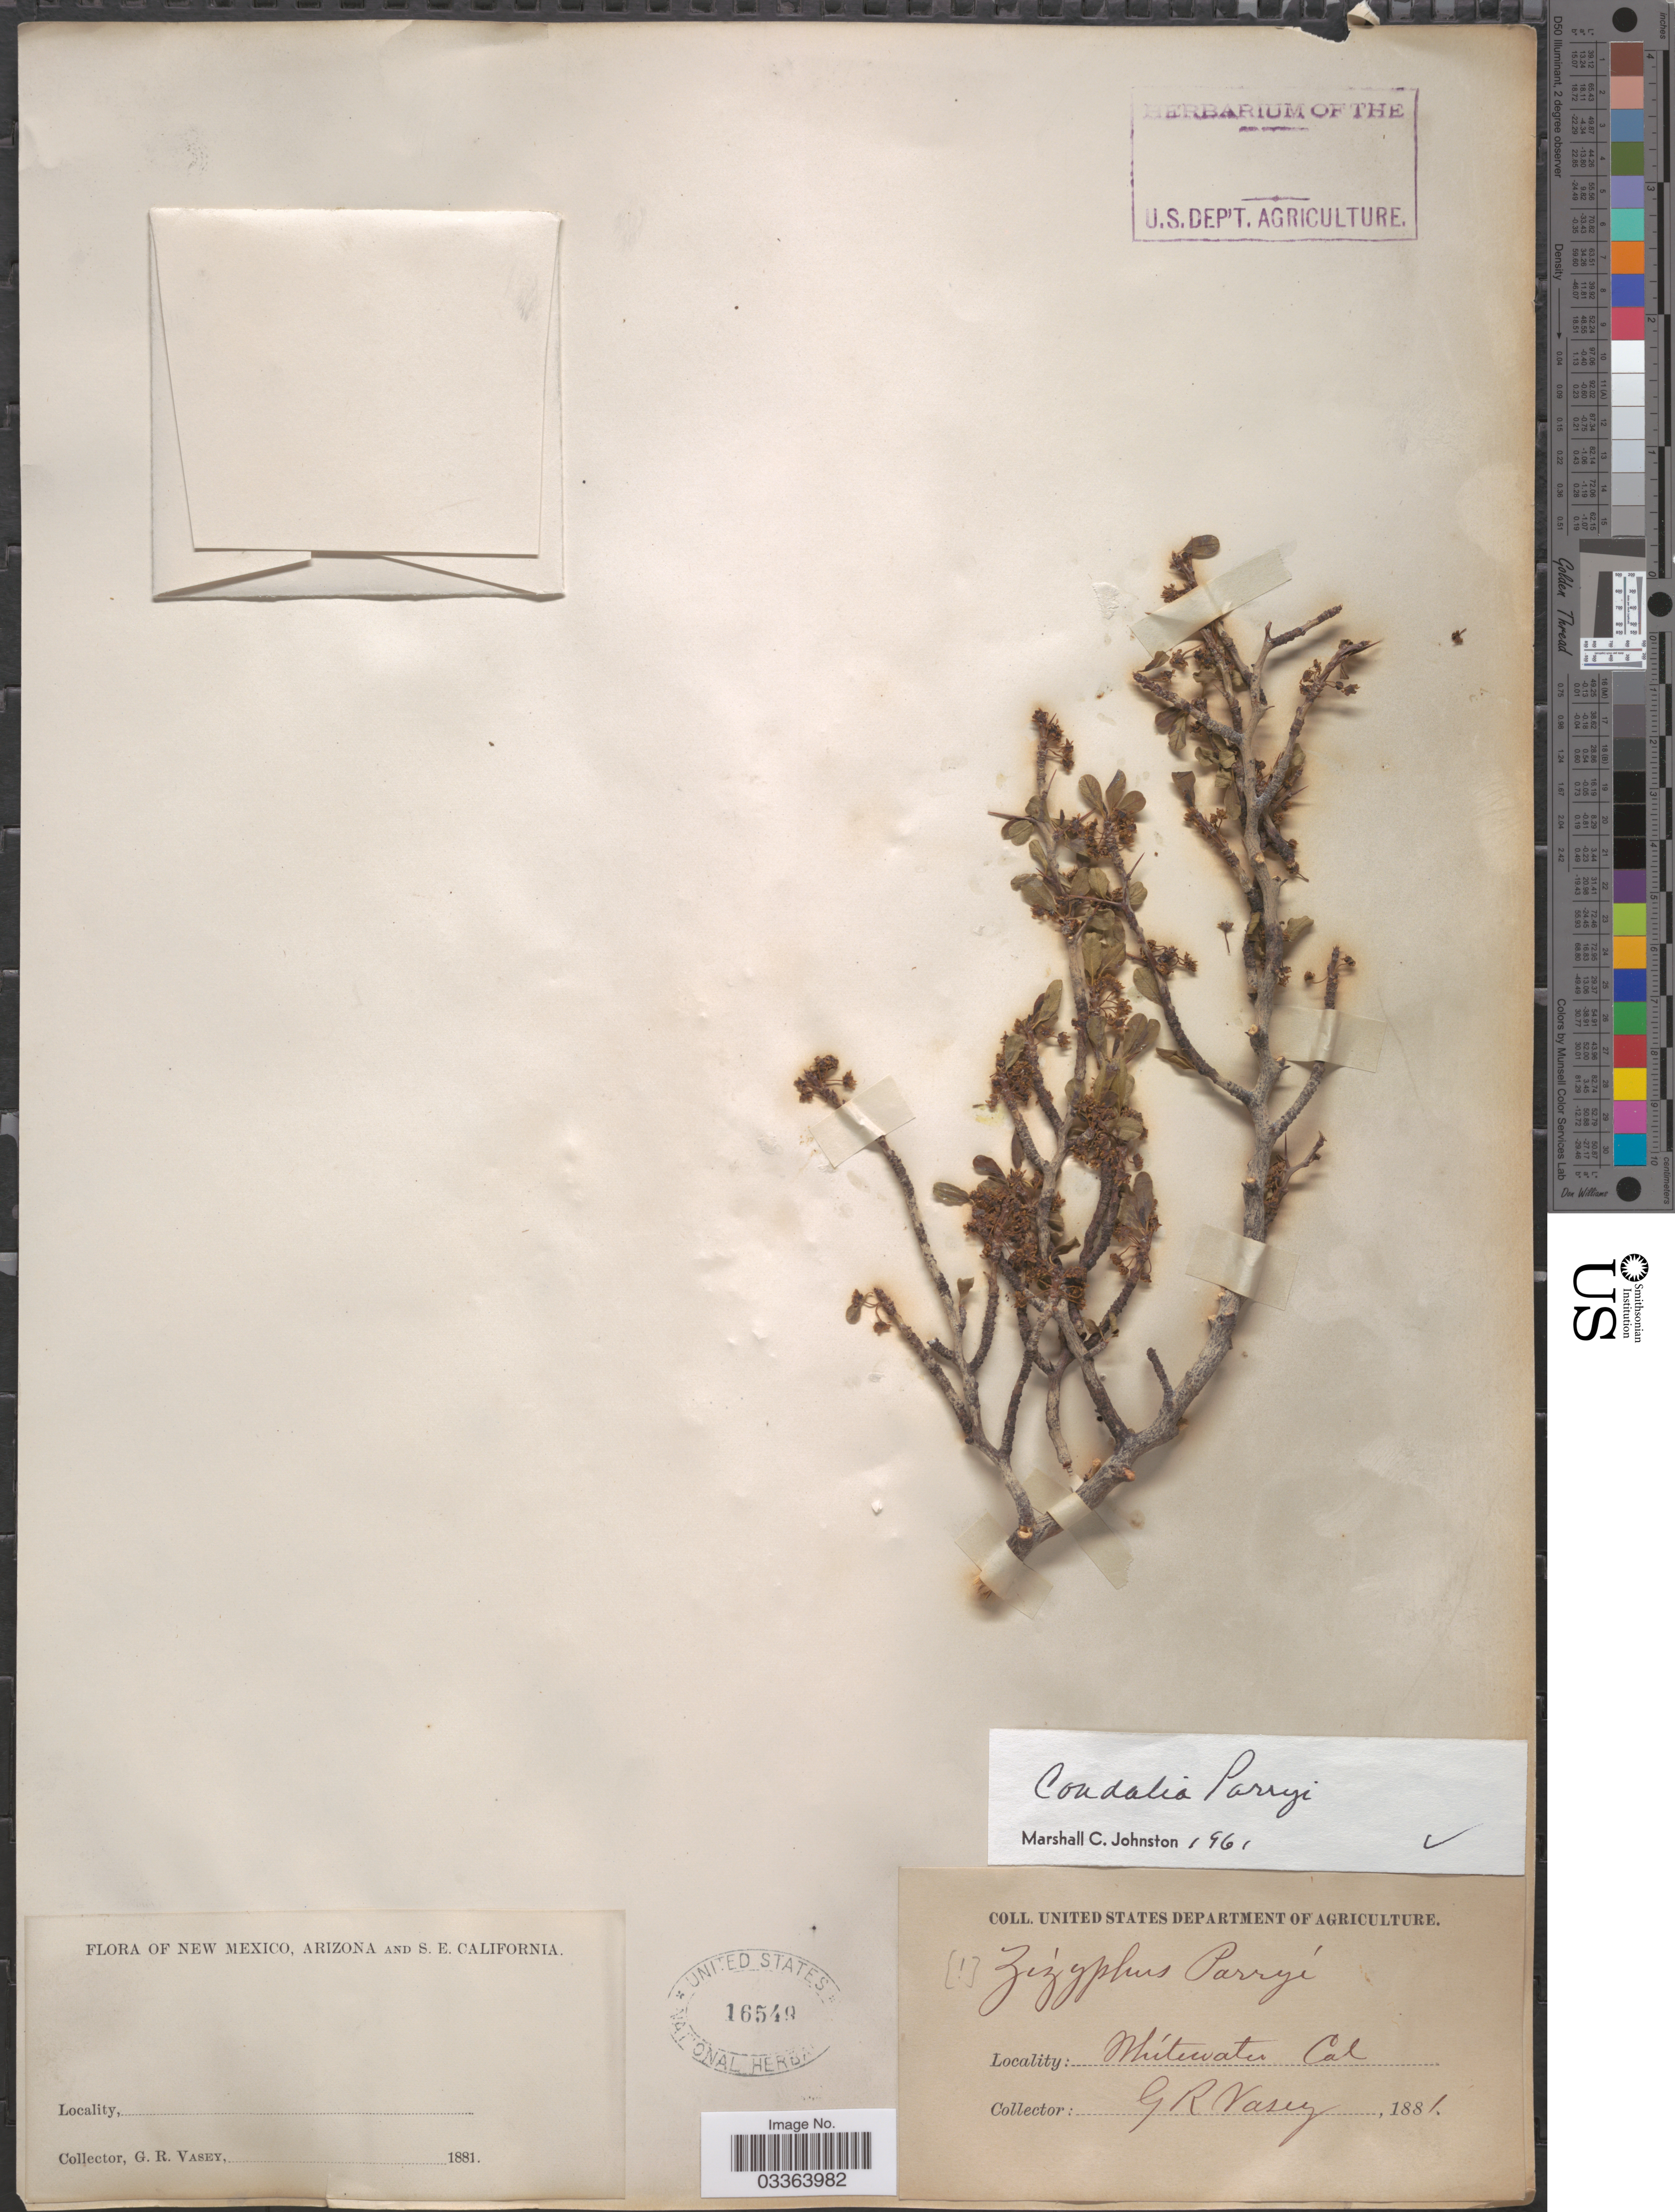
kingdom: Plantae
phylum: Tracheophyta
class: Magnoliopsida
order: Rosales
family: Rhamnaceae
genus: Pseudoziziphus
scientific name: Pseudoziziphus parryi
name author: (Torr.) Hauenschild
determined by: Strong, Mark T., (BOT), Smithsonian Institution - National Museum of Natural History (UNITED STATES)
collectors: G. R. Vasey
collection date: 1881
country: United States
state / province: California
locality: S.E. California. Whitewater.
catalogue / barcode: US 16549